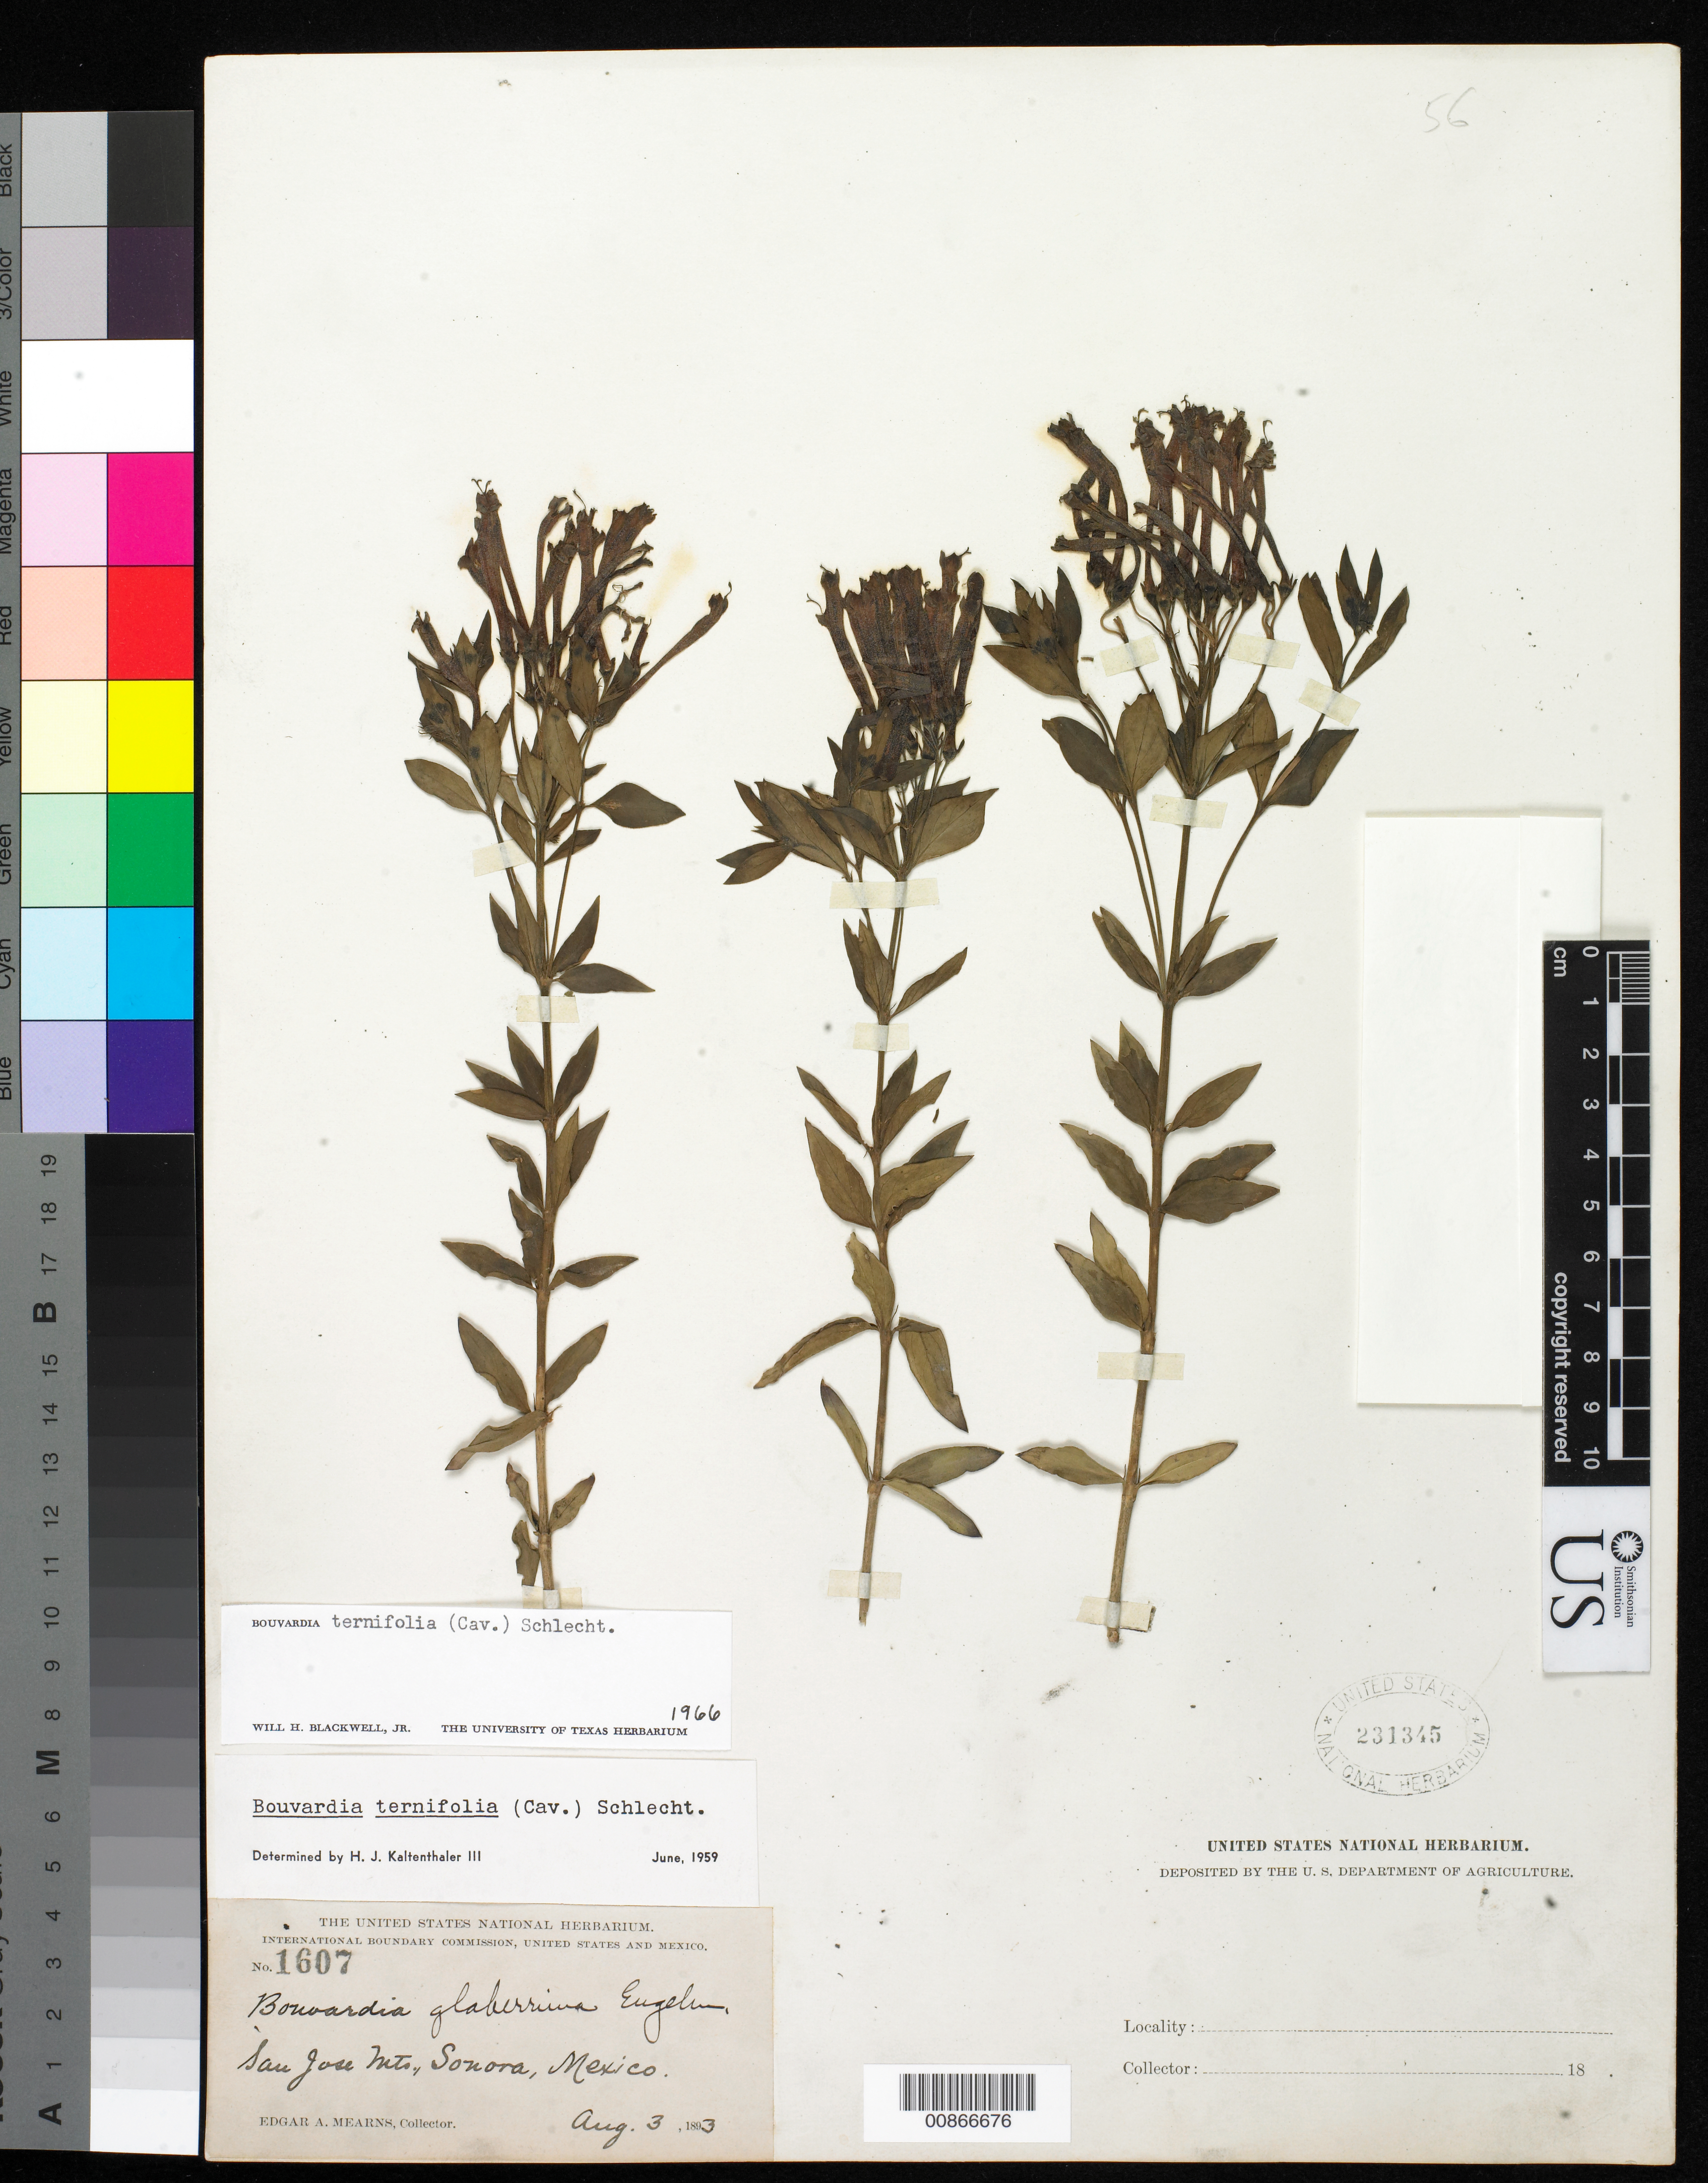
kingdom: Plantae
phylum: Tracheophyta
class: Magnoliopsida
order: Gentianales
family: Rubiaceae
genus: Bouvardia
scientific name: Bouvardia tenuifolia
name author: Standl.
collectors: E. A. Mearns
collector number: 1607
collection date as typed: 03 Aug 1893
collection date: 1893-08-03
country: Mexico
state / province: Sonora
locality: San José Mts., Sonora.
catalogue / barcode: US 231345